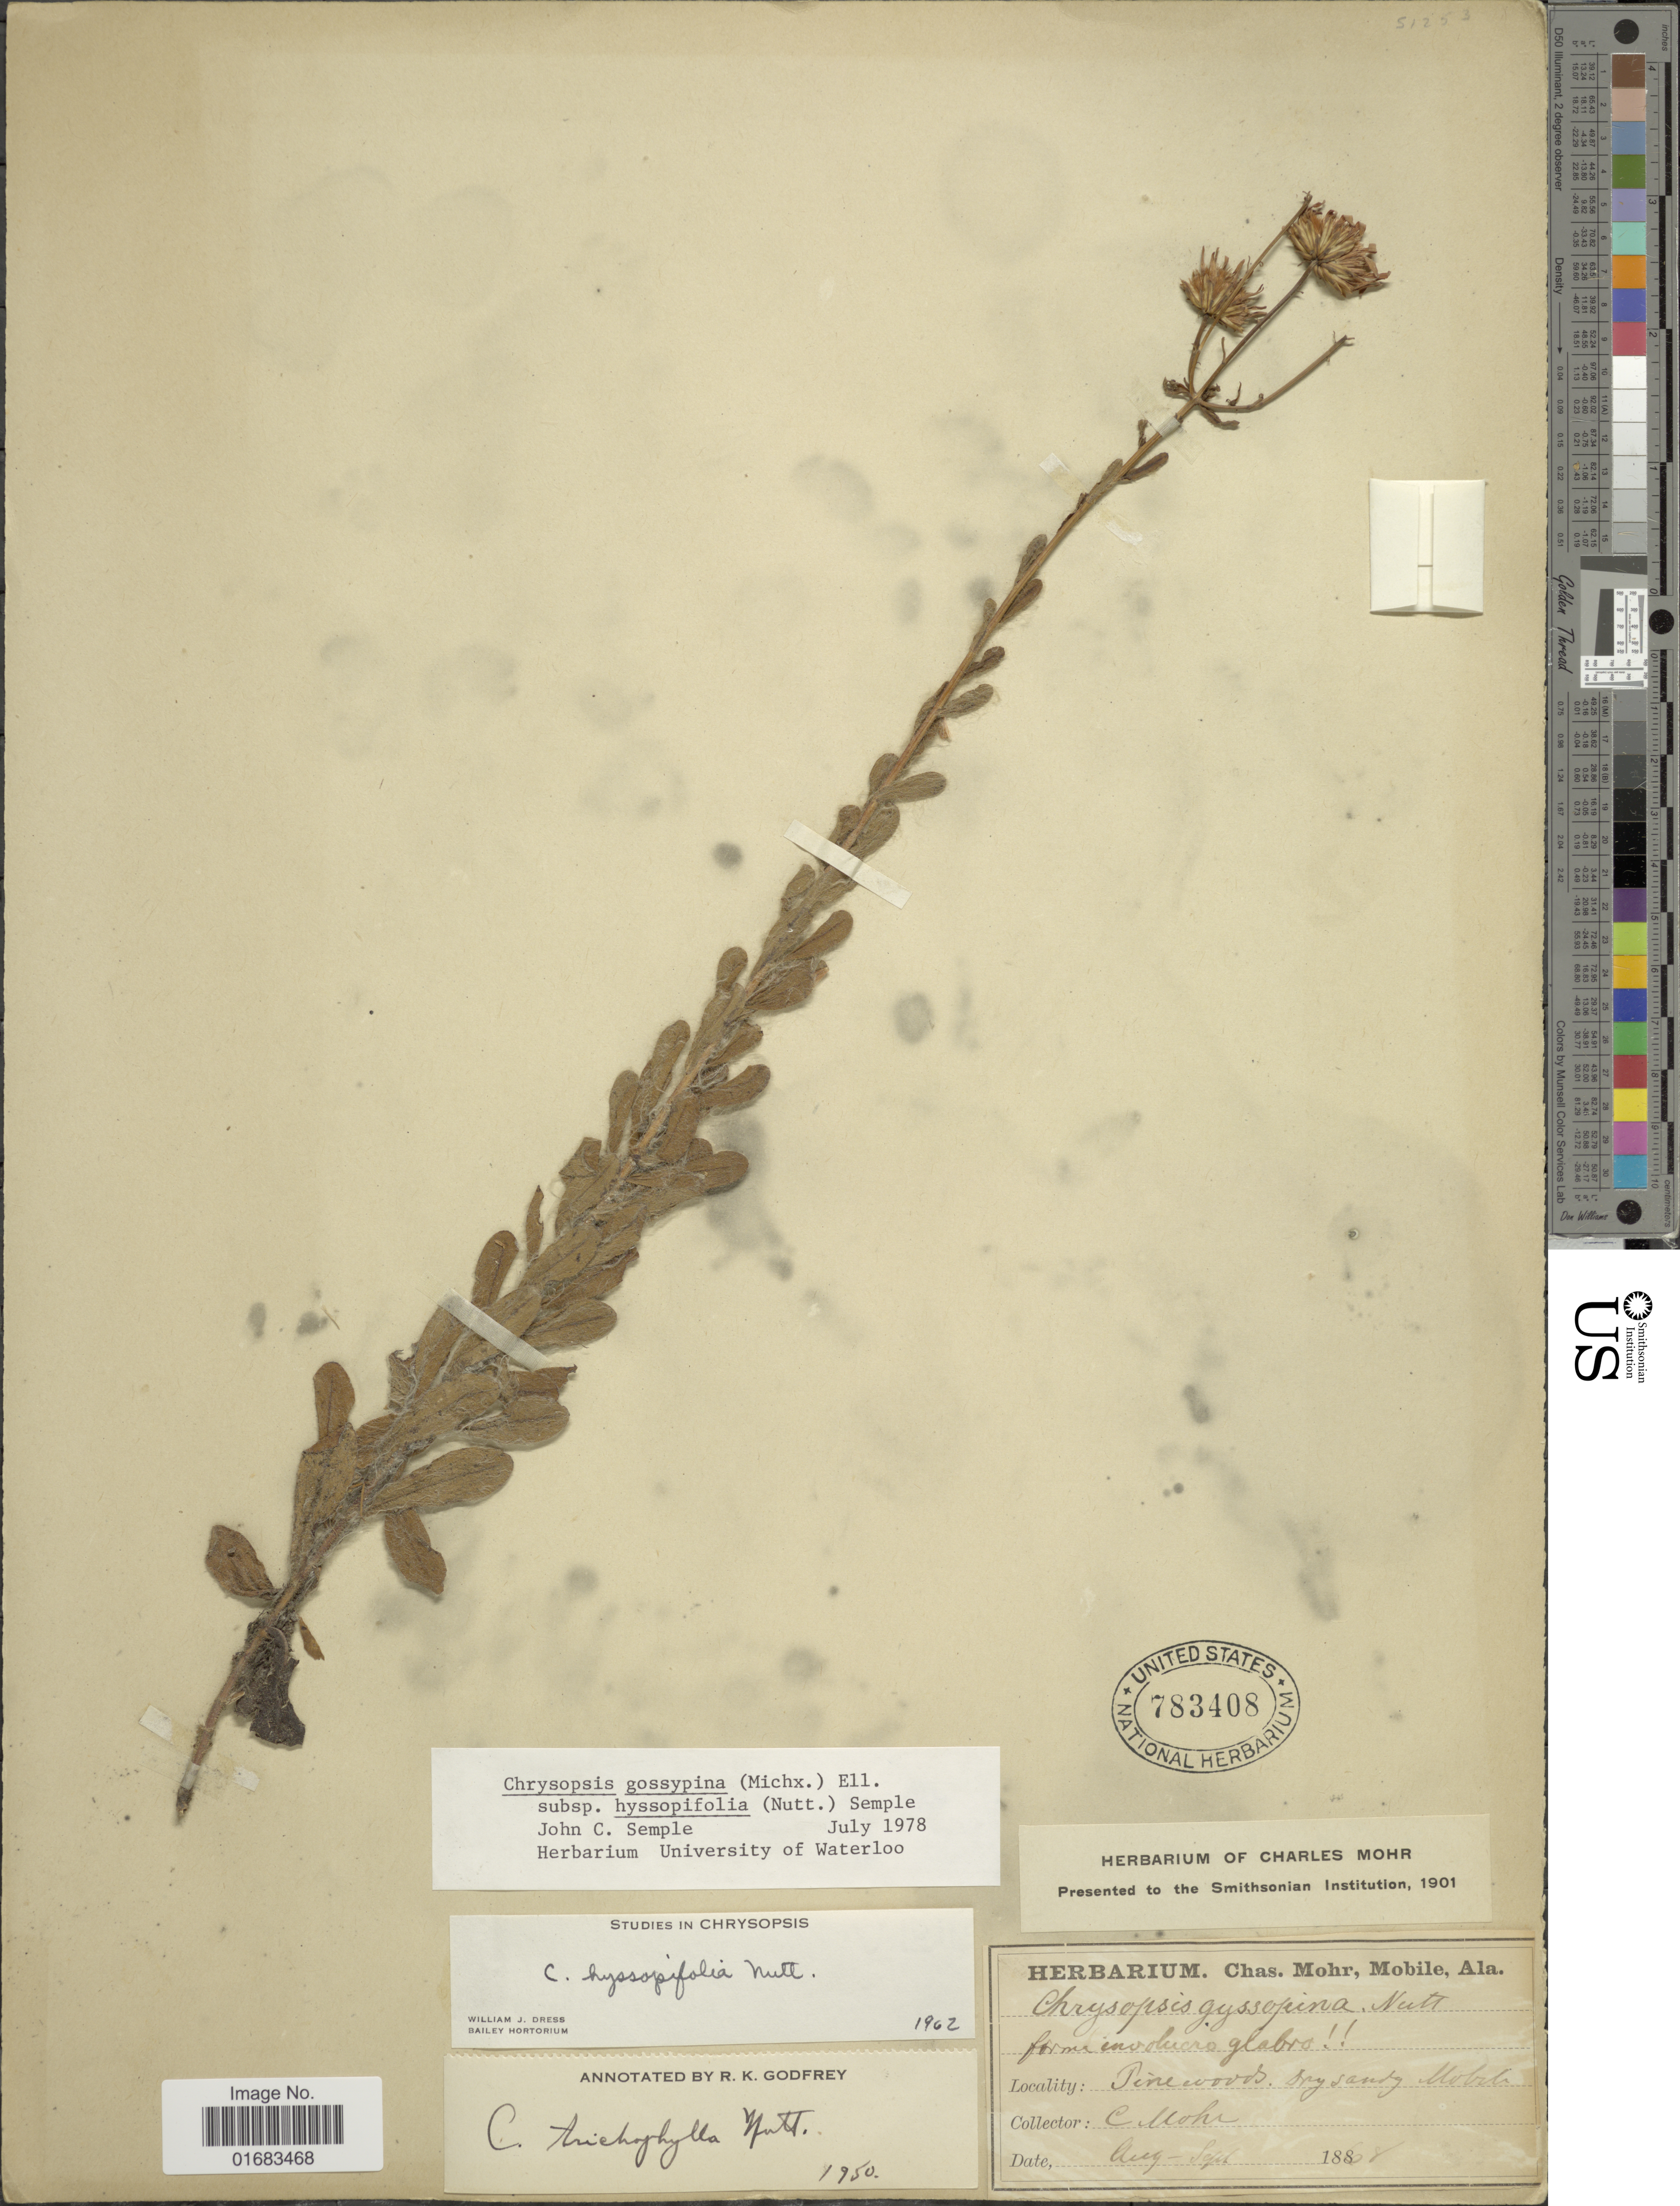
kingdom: Plantae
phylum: Tracheophyta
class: Magnoliopsida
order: Asterales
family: Asteraceae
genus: Chrysopsis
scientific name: Chrysopsis gossypina subsp. hyssopifolia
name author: (Nutt.) Semple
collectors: C. T. Mohr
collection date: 1868-08/1868-09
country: United States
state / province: Alabama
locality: Pine woods, Dry sandy Mobile.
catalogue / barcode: US 783408